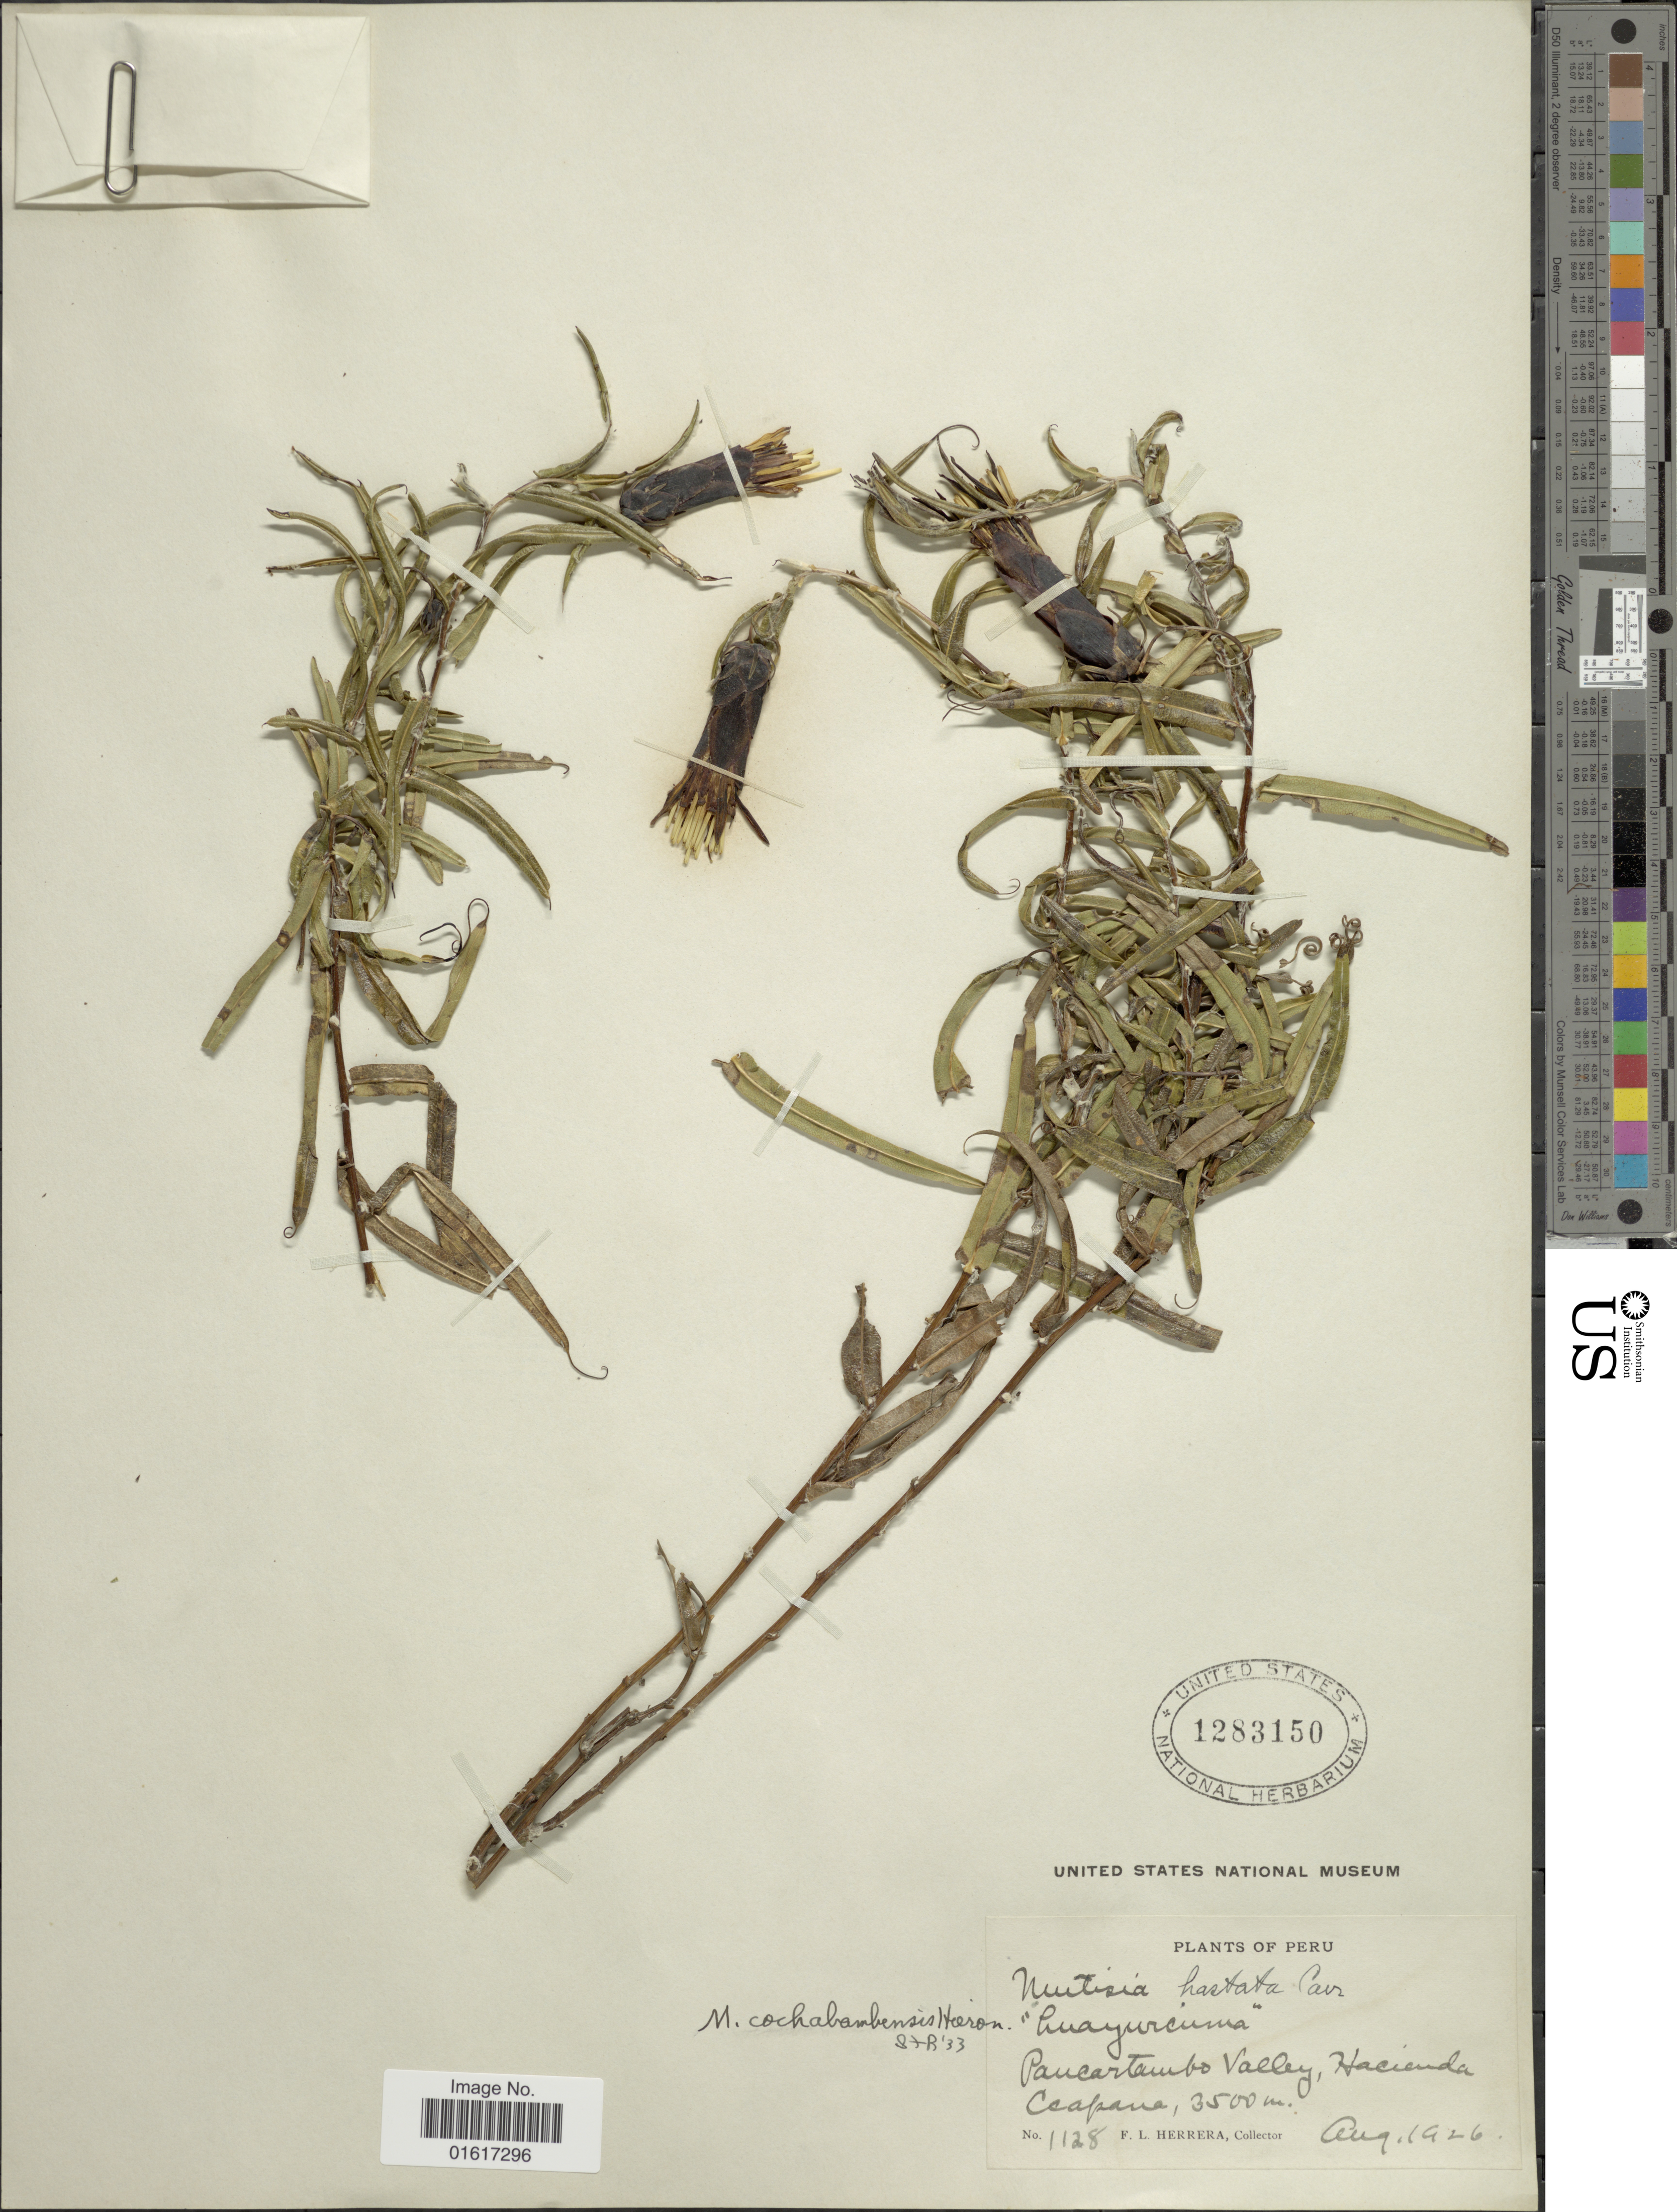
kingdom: Plantae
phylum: Tracheophyta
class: Magnoliopsida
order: Asterales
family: Asteraceae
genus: Mutisia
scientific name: Mutisia cochabambensis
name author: Hieron.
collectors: F. L. Herrera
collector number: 1128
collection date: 1926-08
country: Peru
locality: Paucartambo valley, Hacienda Ocapana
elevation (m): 3500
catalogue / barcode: US 1283150